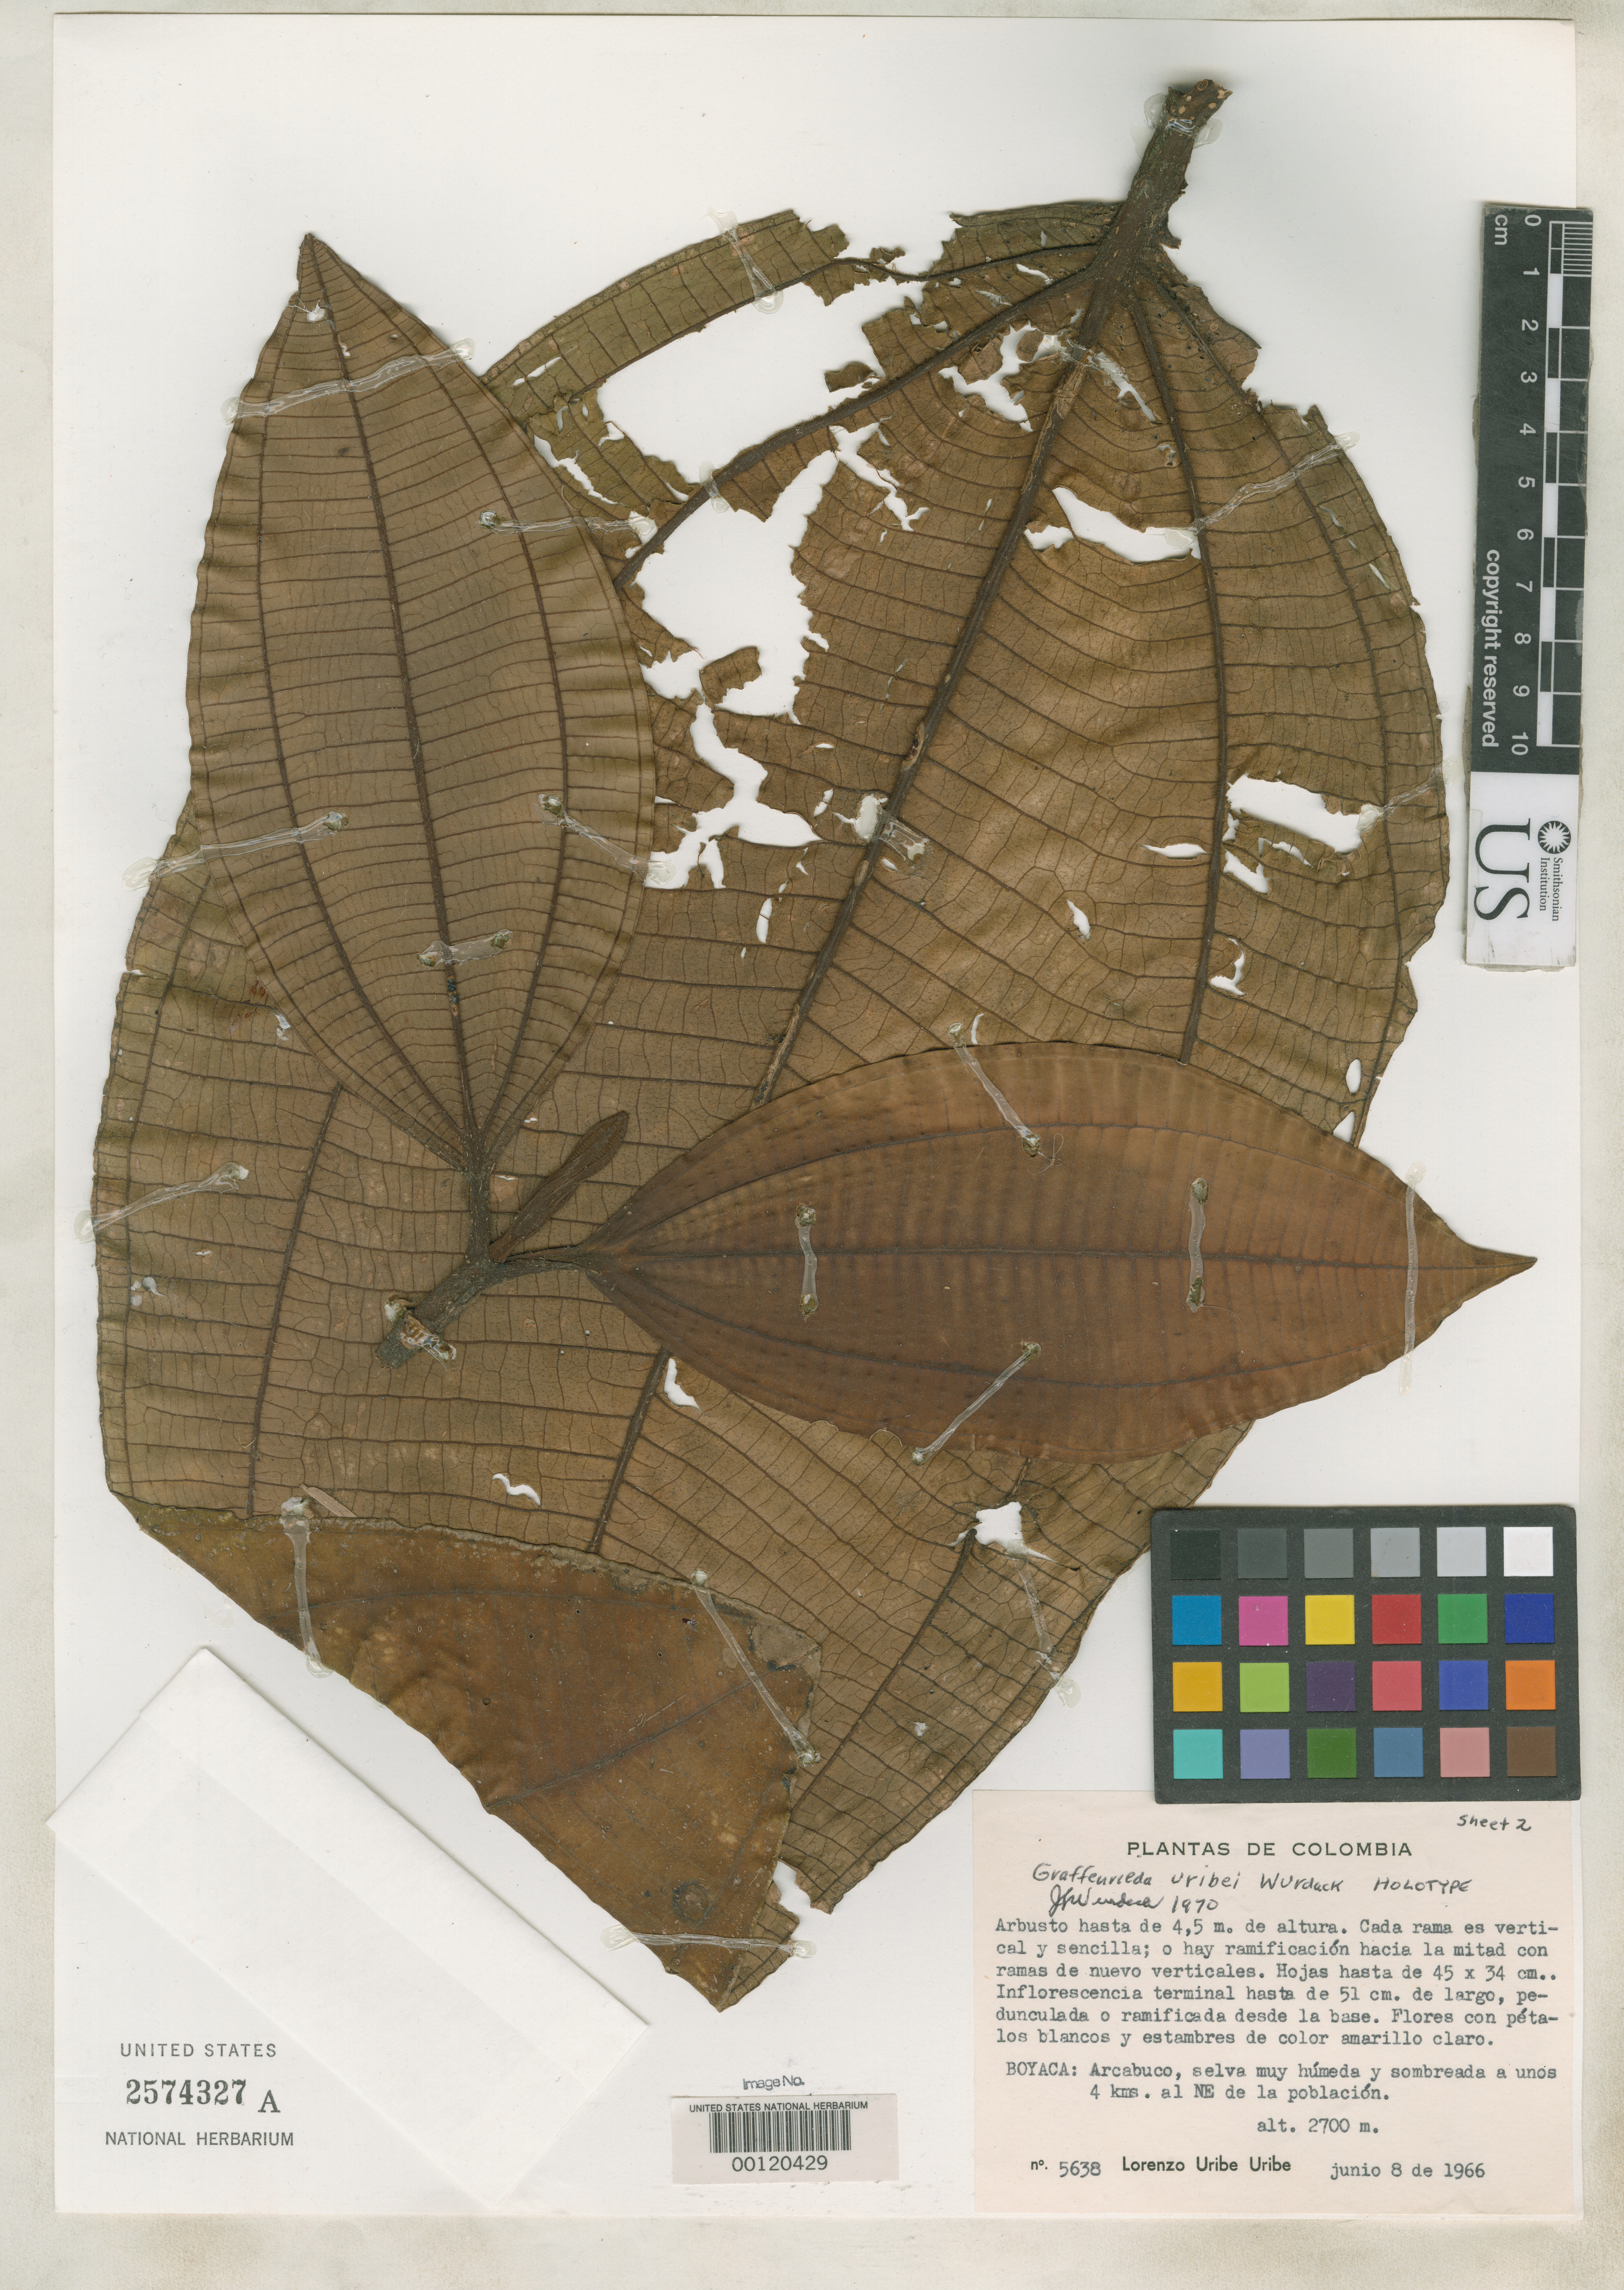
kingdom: Plantae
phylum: Tracheophyta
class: Magnoliopsida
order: Myrtales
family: Melastomataceae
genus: Graffenrieda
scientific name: Graffenrieda uribei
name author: Wurdack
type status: Holotype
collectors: L. Uribe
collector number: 5638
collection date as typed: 08 Jun 1966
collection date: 1966-06-08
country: Colombia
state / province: Boyacá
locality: Arcabuco.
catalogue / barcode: US 2574327A